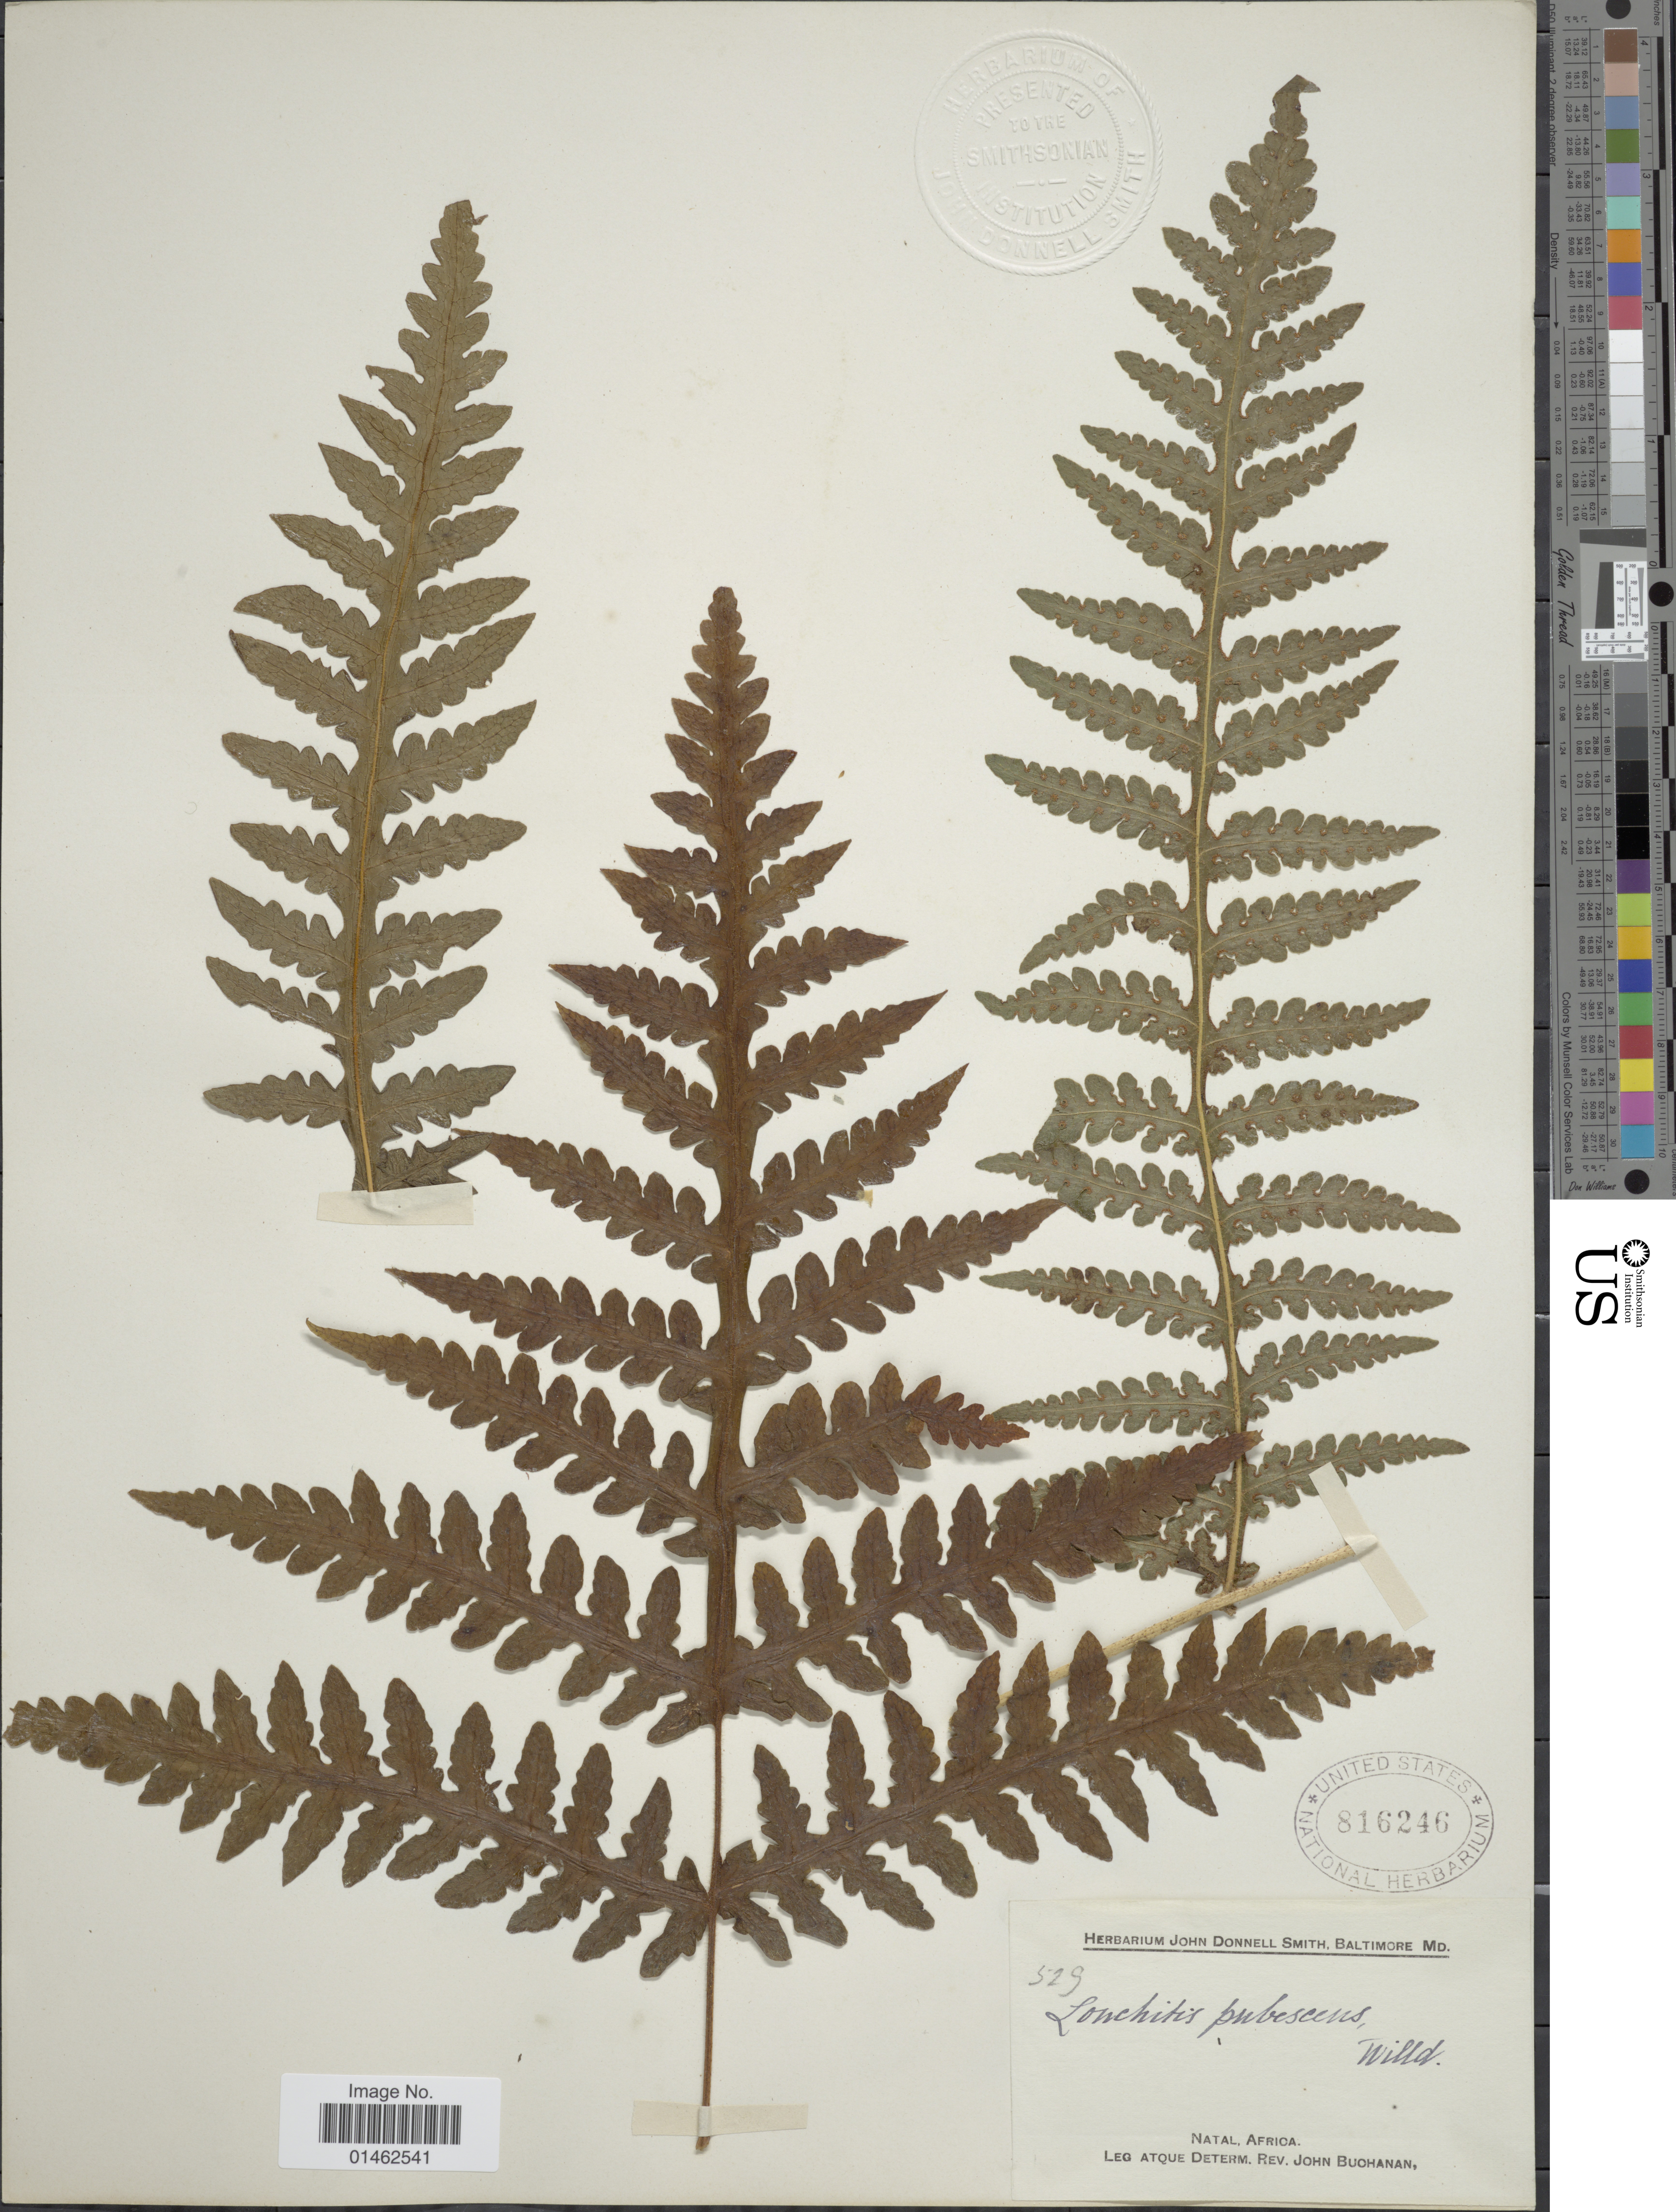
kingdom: Plantae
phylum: Tracheophyta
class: Polypodiopsida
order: Polypodiales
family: Dennstaedtiaceae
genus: Blotiella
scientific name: Blotiella natalensis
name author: (Hook.) R.M. Tryon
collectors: J. Buchanan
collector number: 529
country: South Africa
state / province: KwaZulu-Natal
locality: Natal, Africa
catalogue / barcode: US 816246